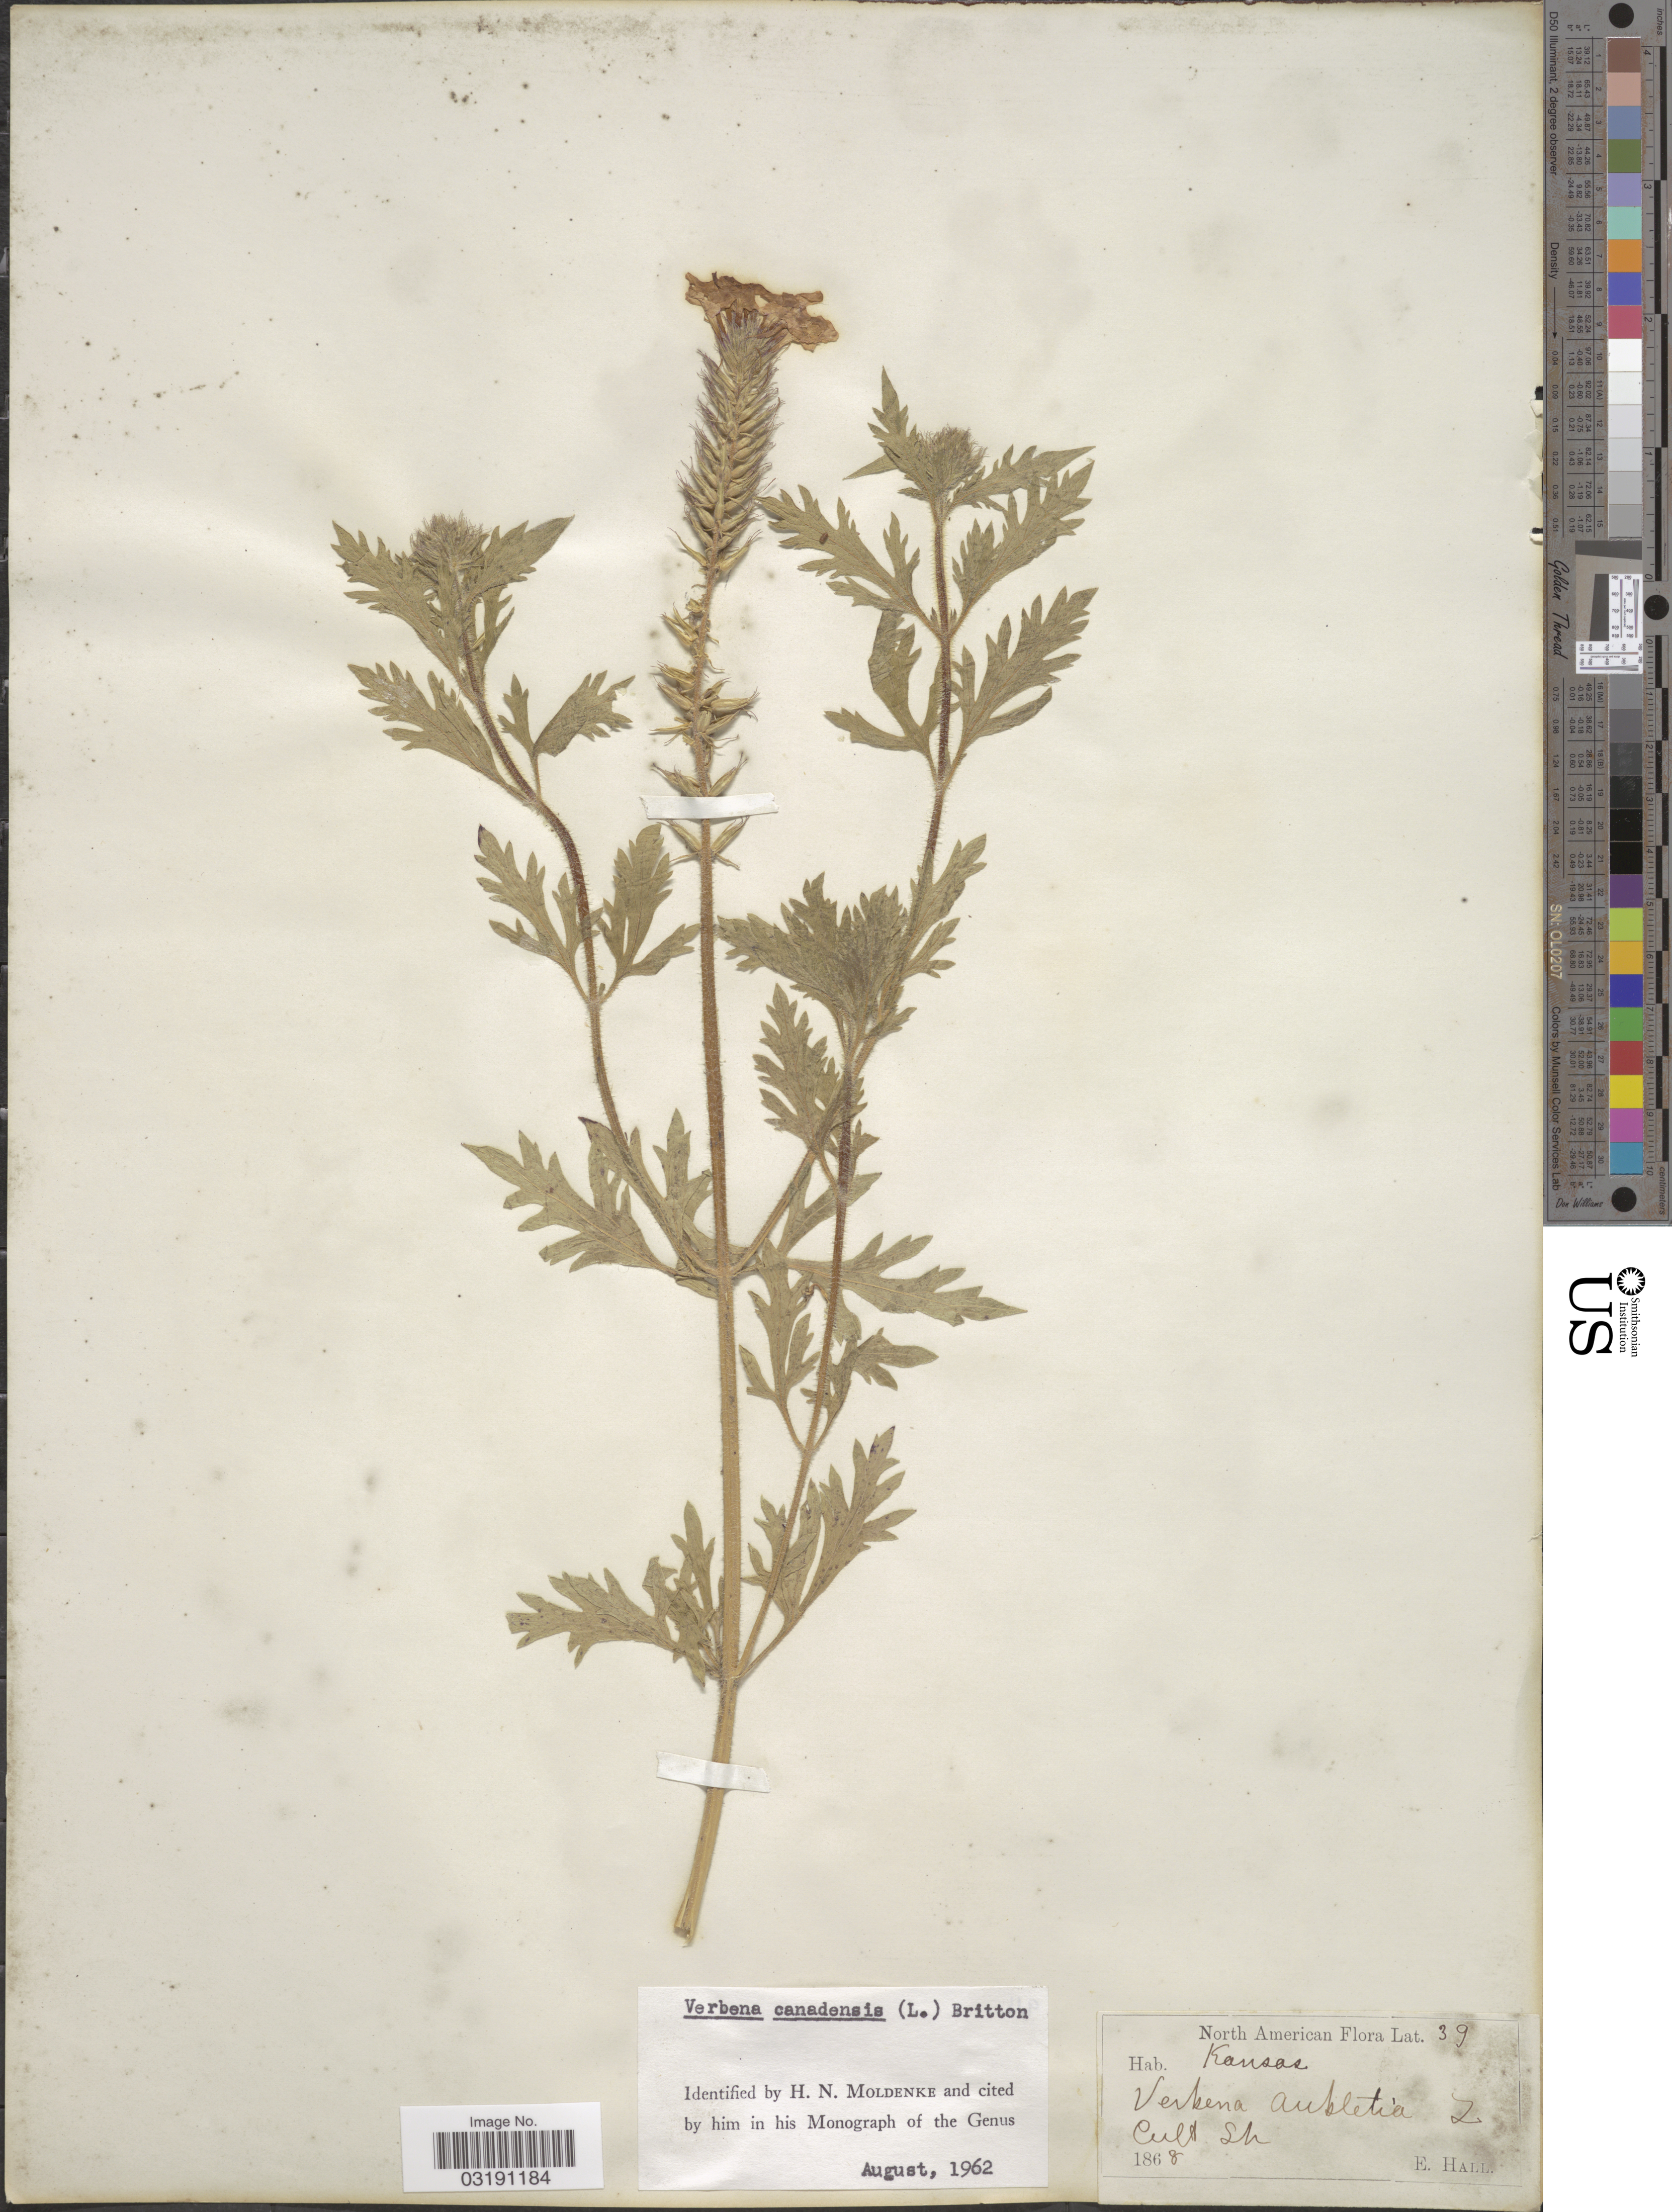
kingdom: Plantae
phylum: Tracheophyta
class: Magnoliopsida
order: Lamiales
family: Verbenaceae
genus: Verbena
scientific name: Verbena canadensis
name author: (L.) Britton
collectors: E. Hall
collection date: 1868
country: United States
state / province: Kansas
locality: Cult.